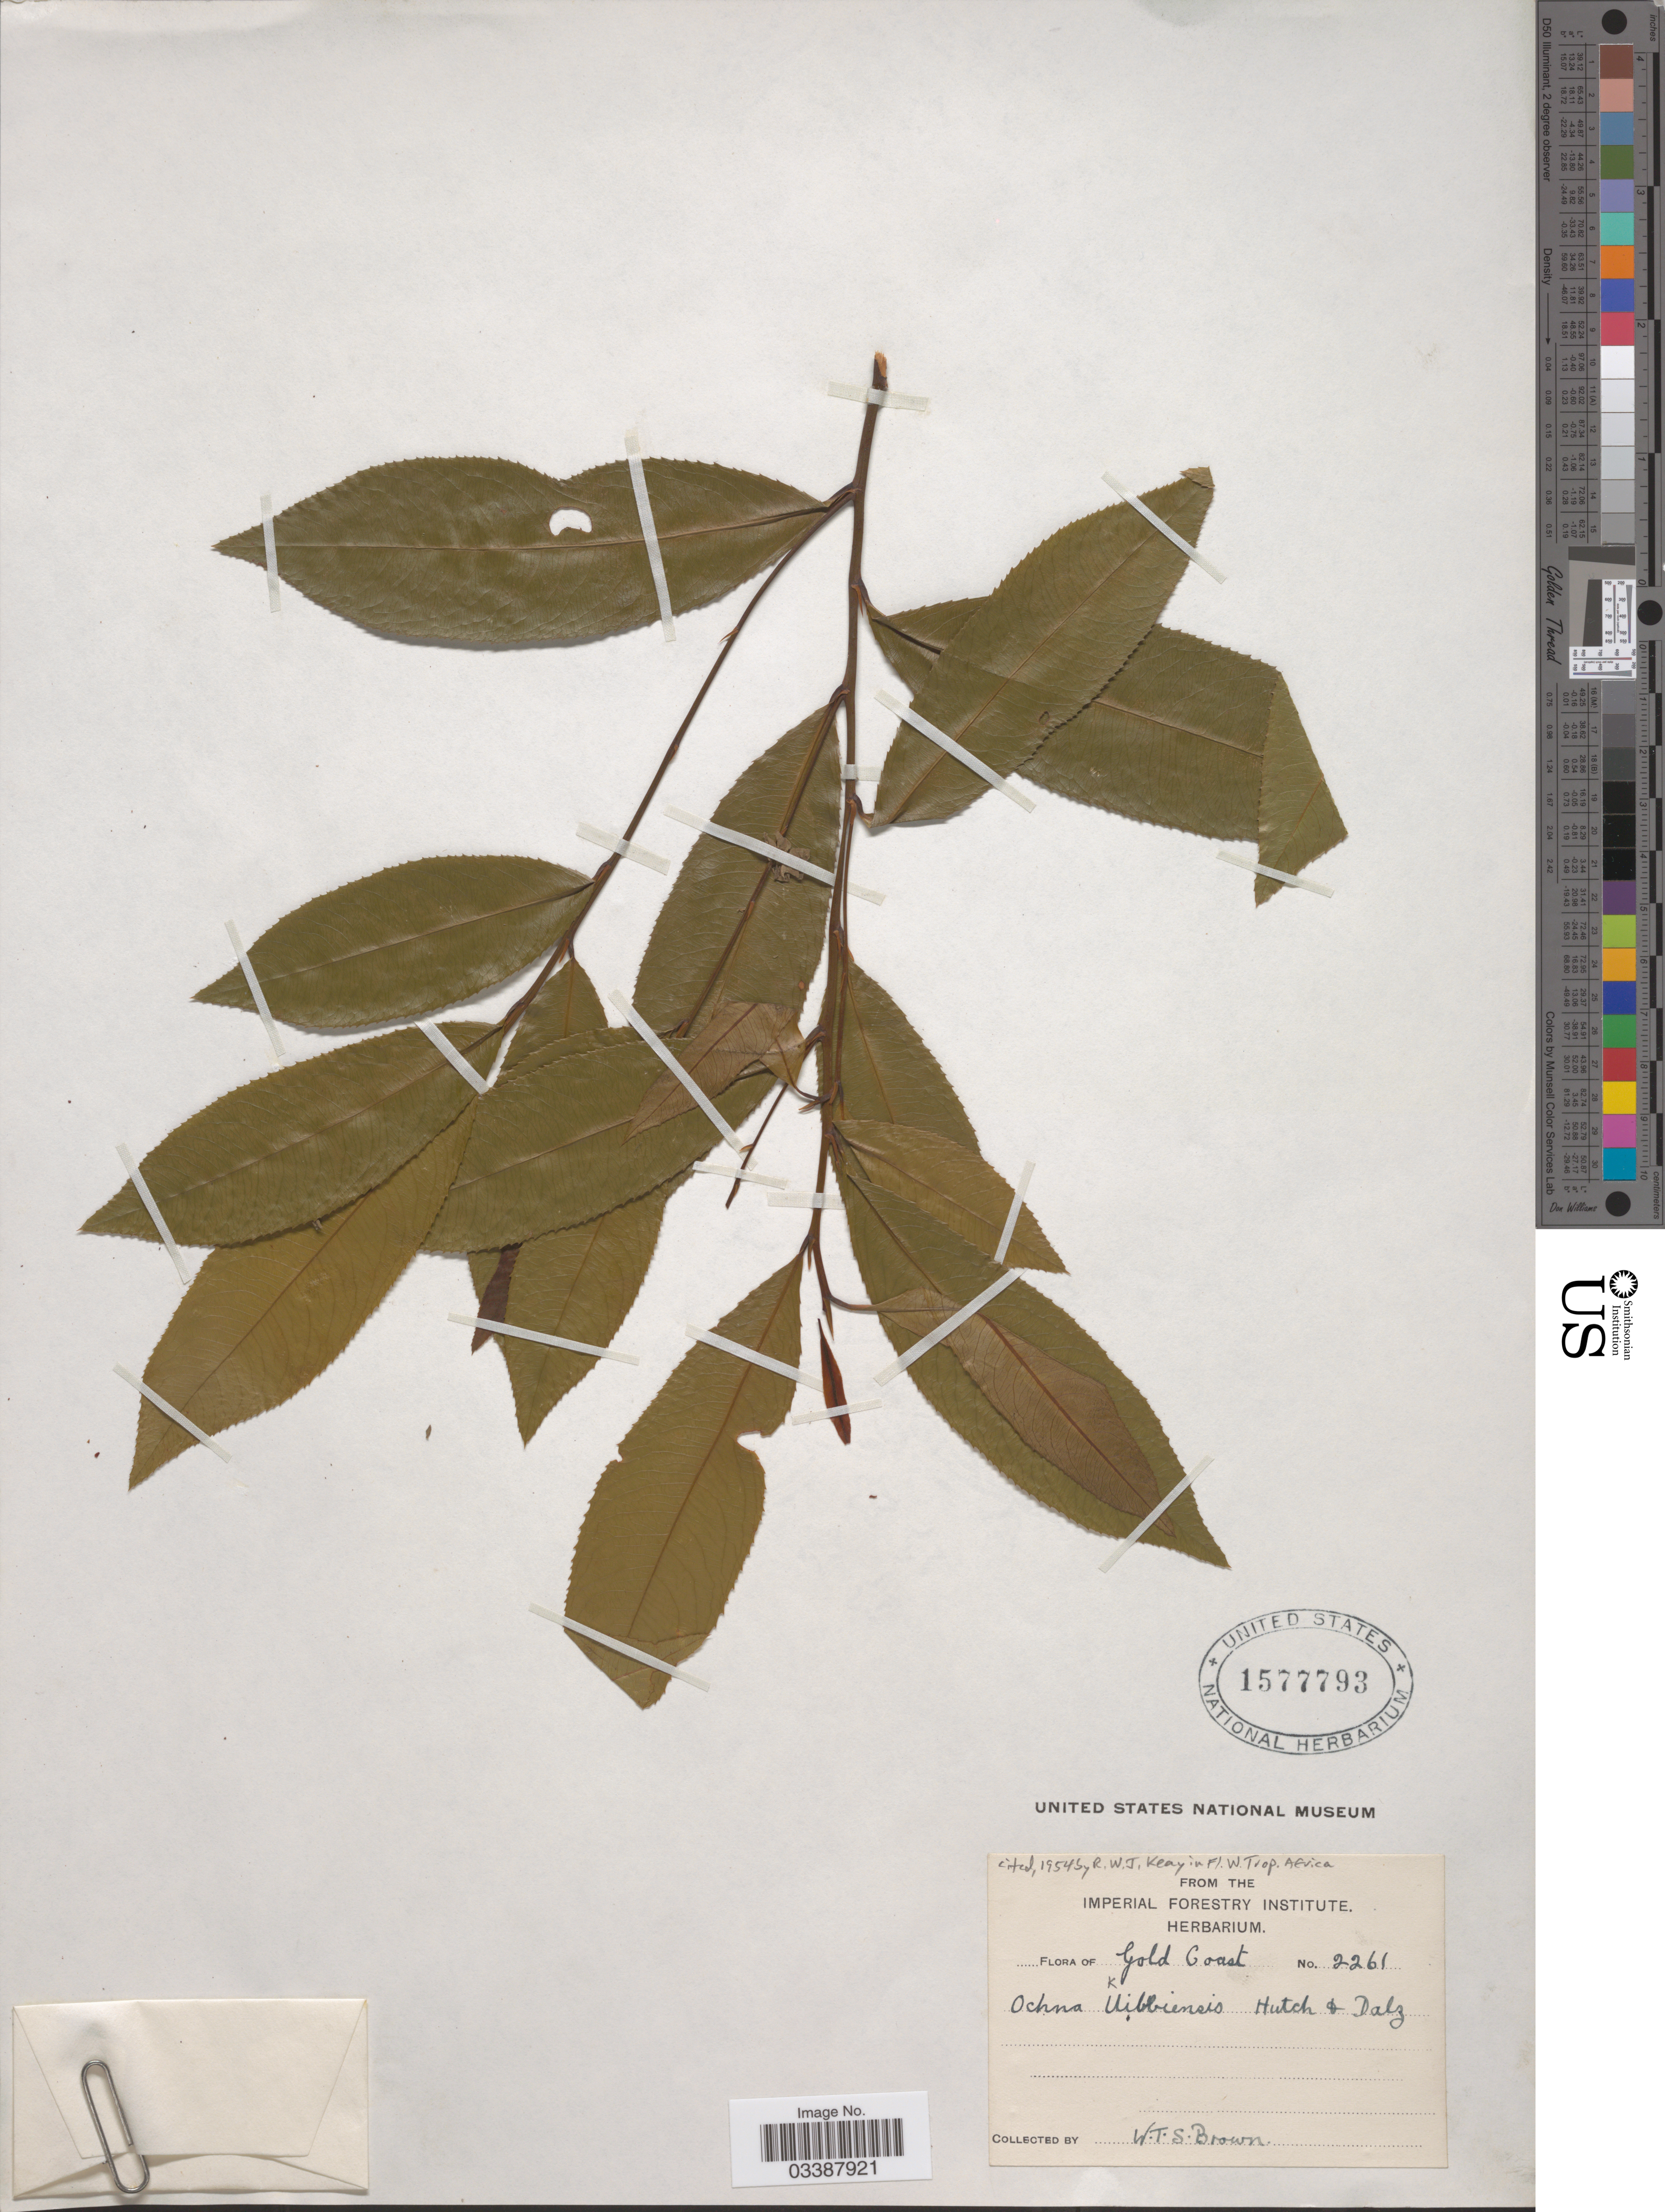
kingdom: Plantae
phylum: Tracheophyta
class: Magnoliopsida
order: Malpighiales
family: Ochnaceae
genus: Ochna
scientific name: Ochna kibbiensis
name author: Hutch. & Dalziel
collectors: W. T. S. Brown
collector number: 2261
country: Ghana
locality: Gold Coast.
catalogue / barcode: US 1577793